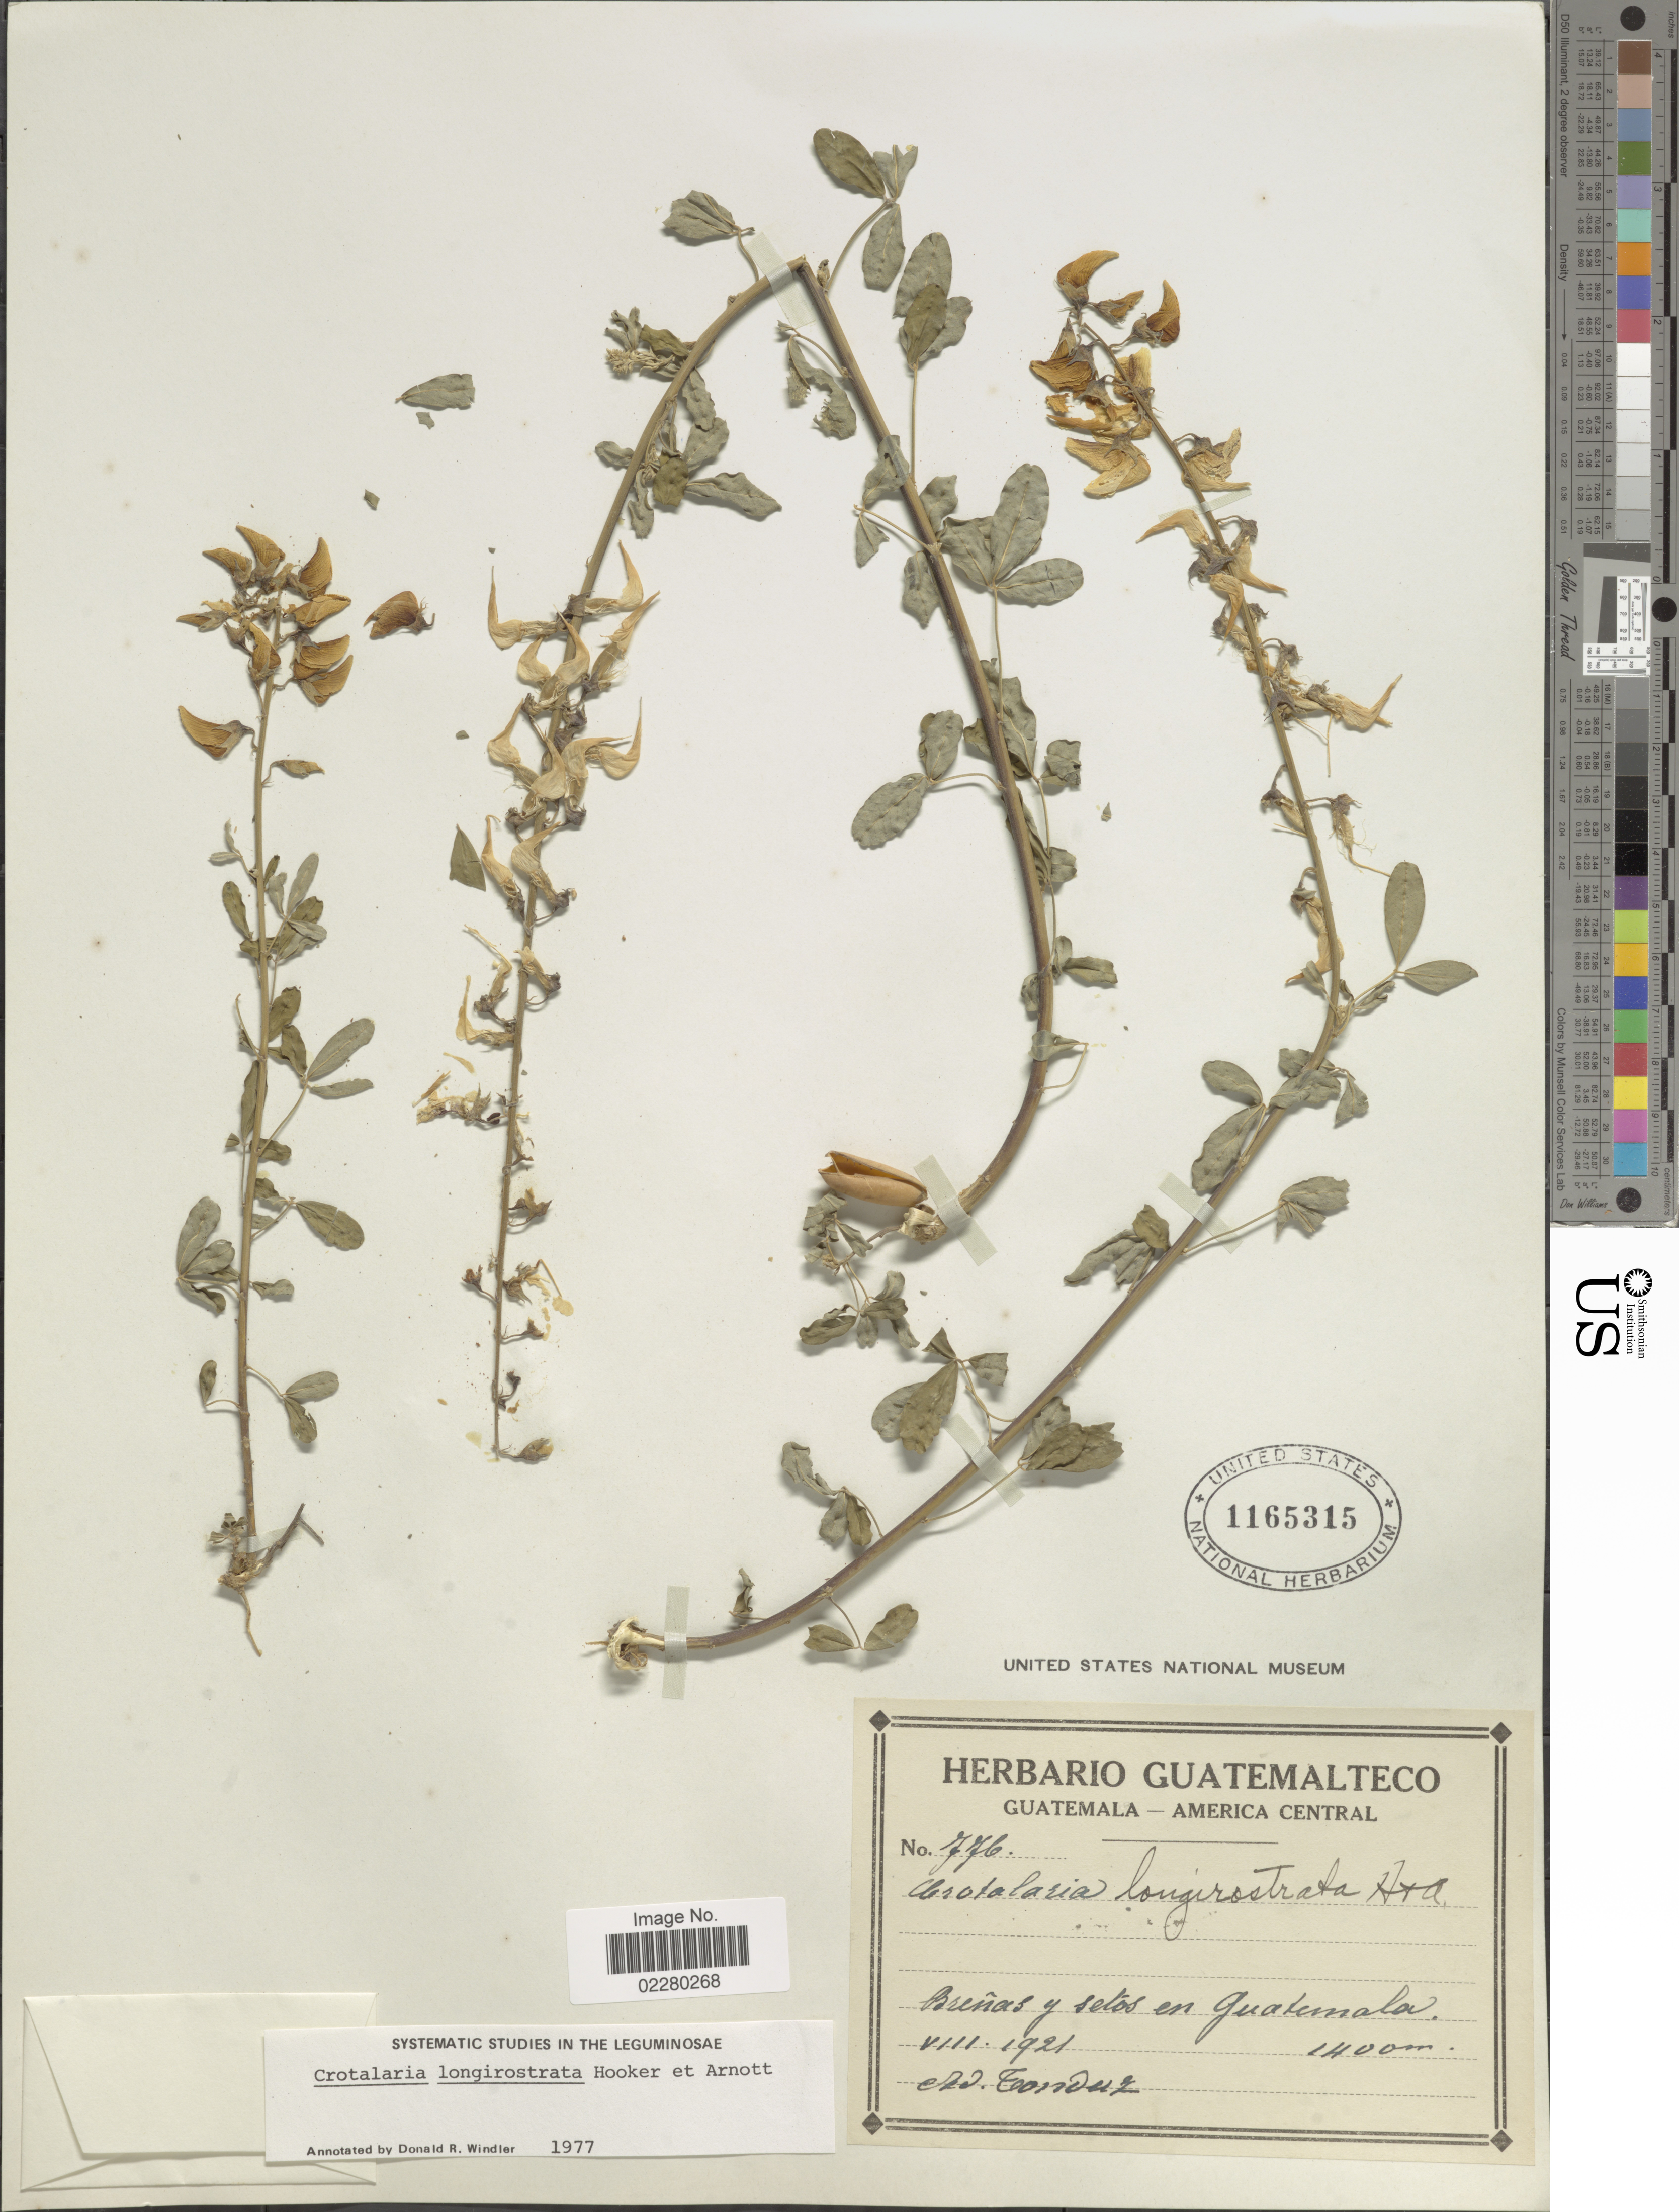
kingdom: Plantae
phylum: Tracheophyta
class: Magnoliopsida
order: Fabales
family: Fabaceae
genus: Crotalaria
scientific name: Crotalaria longirostrata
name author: Hook. & Arn.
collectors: A. Tonduz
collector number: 776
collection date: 1921-08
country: Guatemala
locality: Breñas y setos en Guatemala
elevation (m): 1400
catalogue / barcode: US 1165315